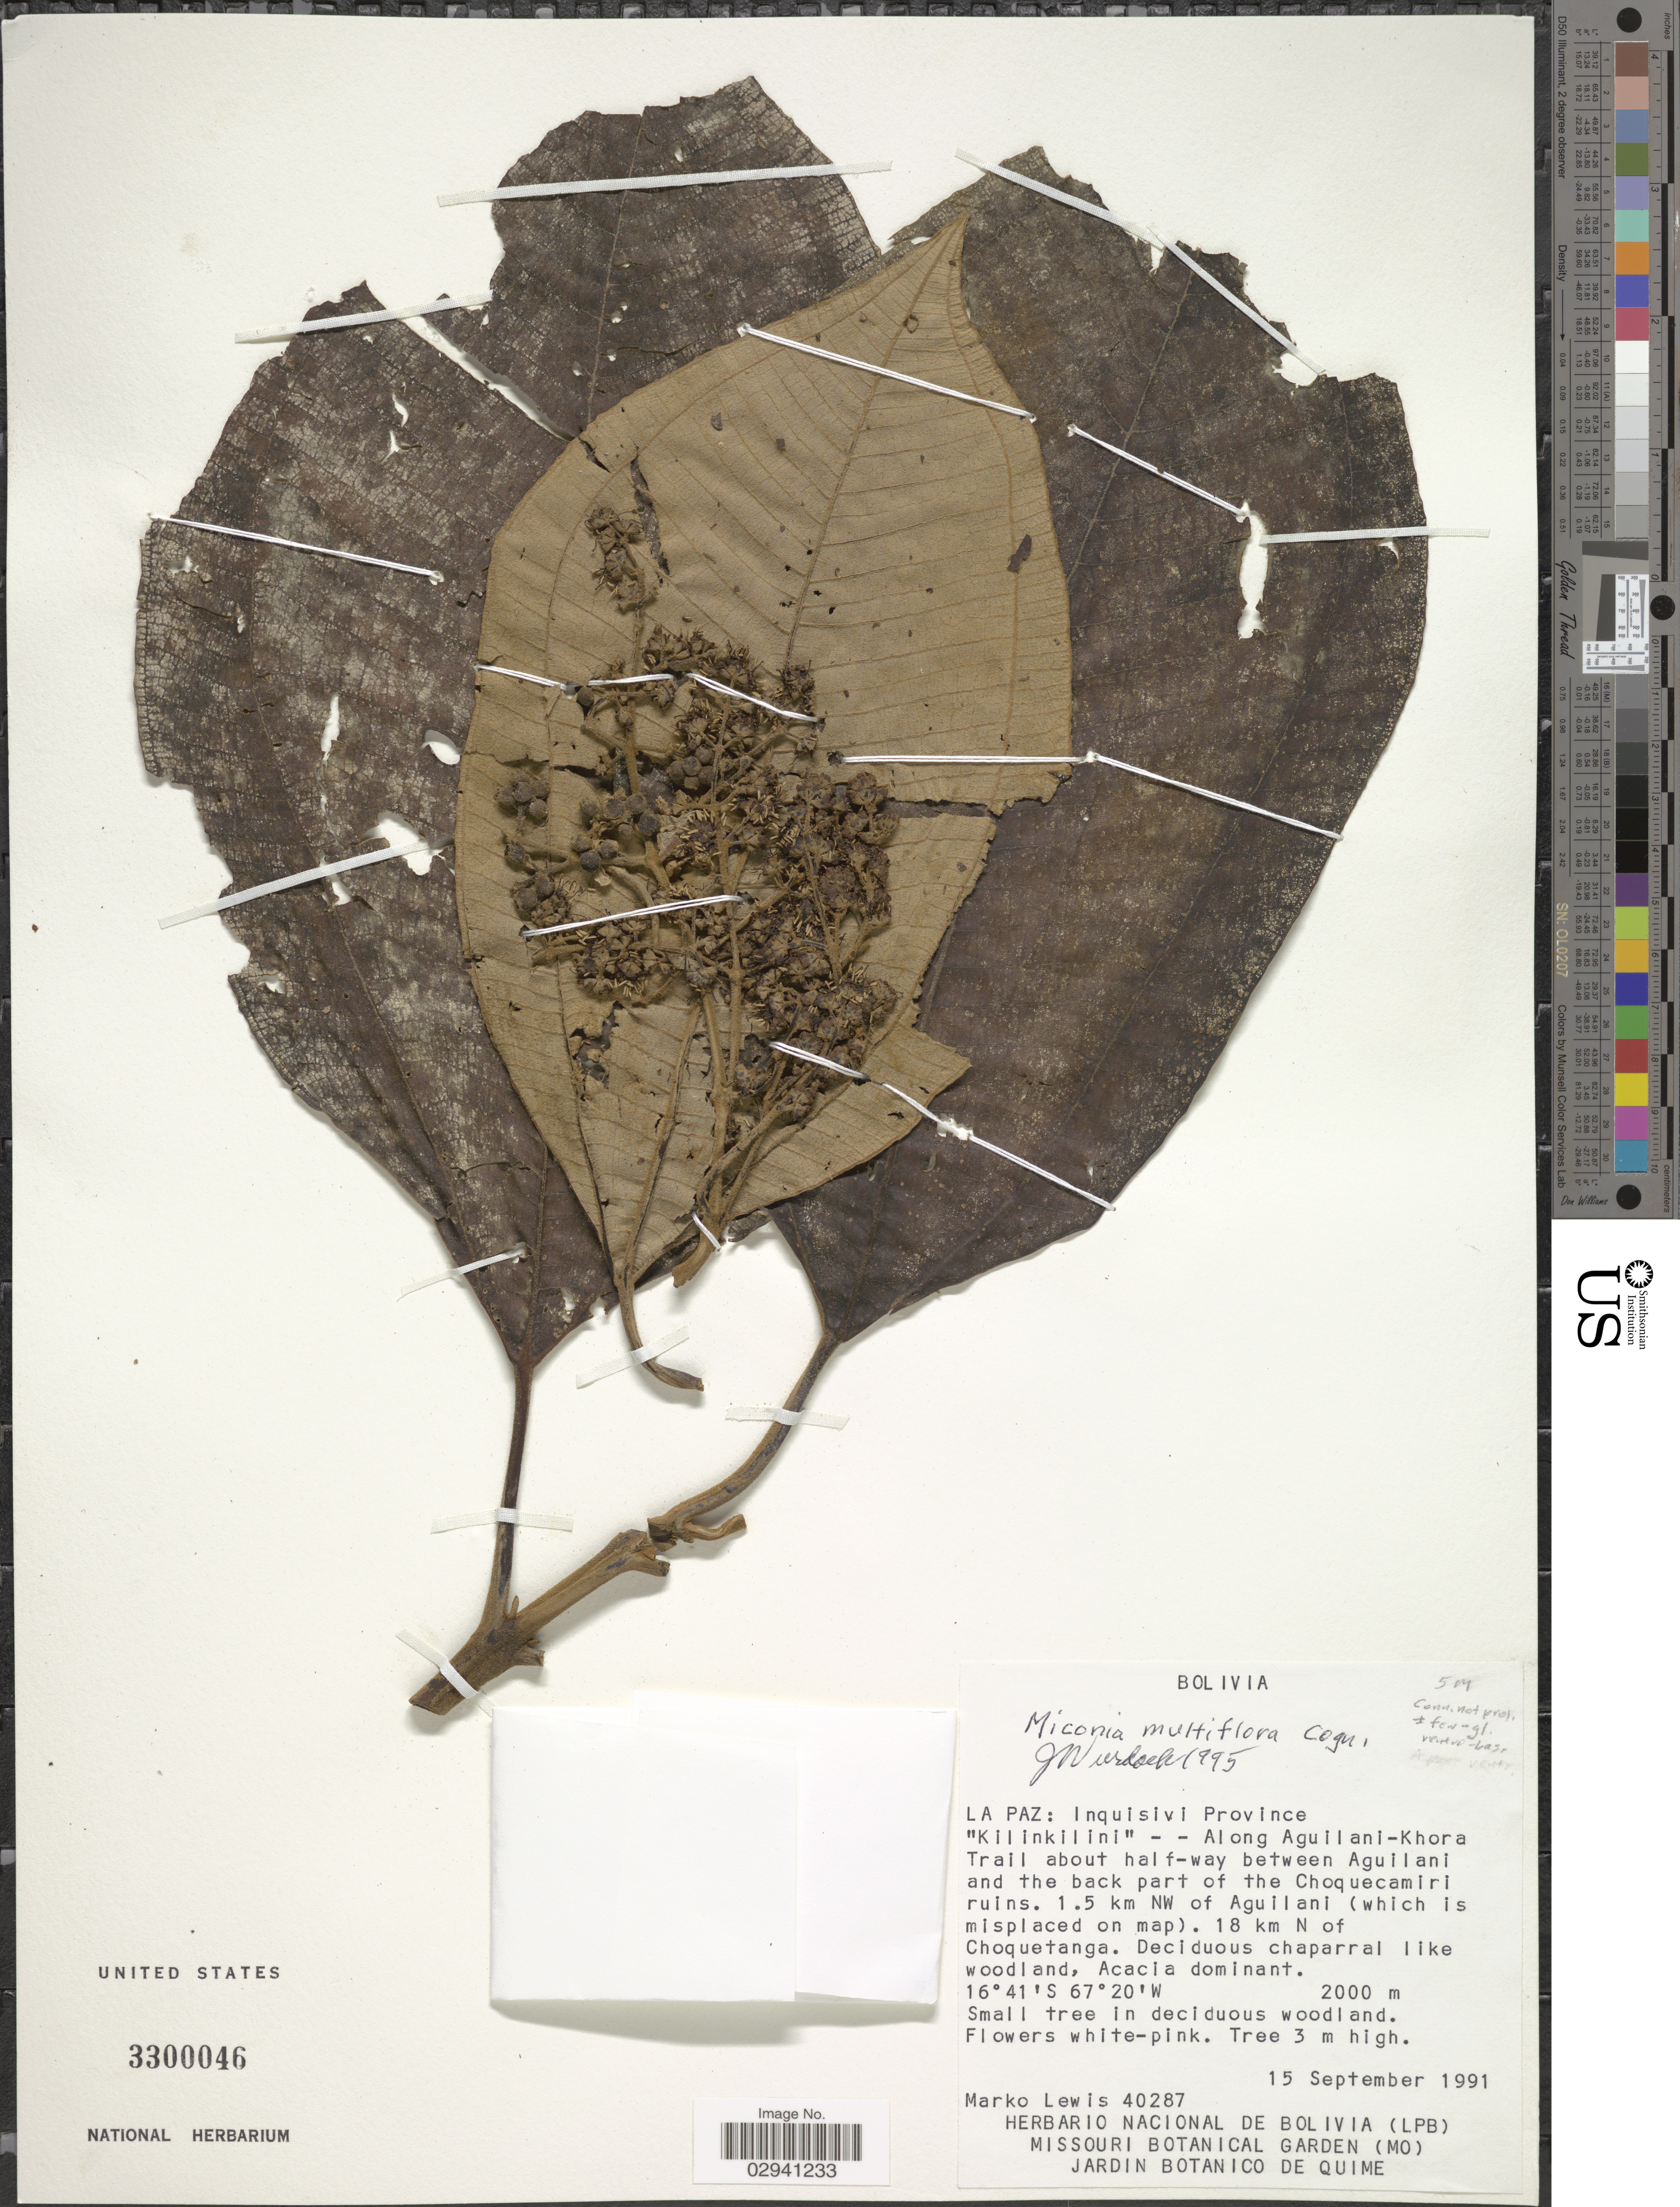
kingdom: Plantae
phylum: Tracheophyta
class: Magnoliopsida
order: Myrtales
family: Melastomataceae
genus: Miconia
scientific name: Miconia multiflora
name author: Cogn.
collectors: M. A. Lewis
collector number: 40287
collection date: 1991-09-15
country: Bolivia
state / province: La Paz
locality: La Paz: Inquisivi Province. "Kilinkilini"-- Along Aguilani-Khora Trail about half-way between Aguilani and the back part of the Choquecamiri ruins. 1.5 km NW of Aguilani (which is misplaces on map). 18 km N of Choquetanga.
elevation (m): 2000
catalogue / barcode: US 3300046